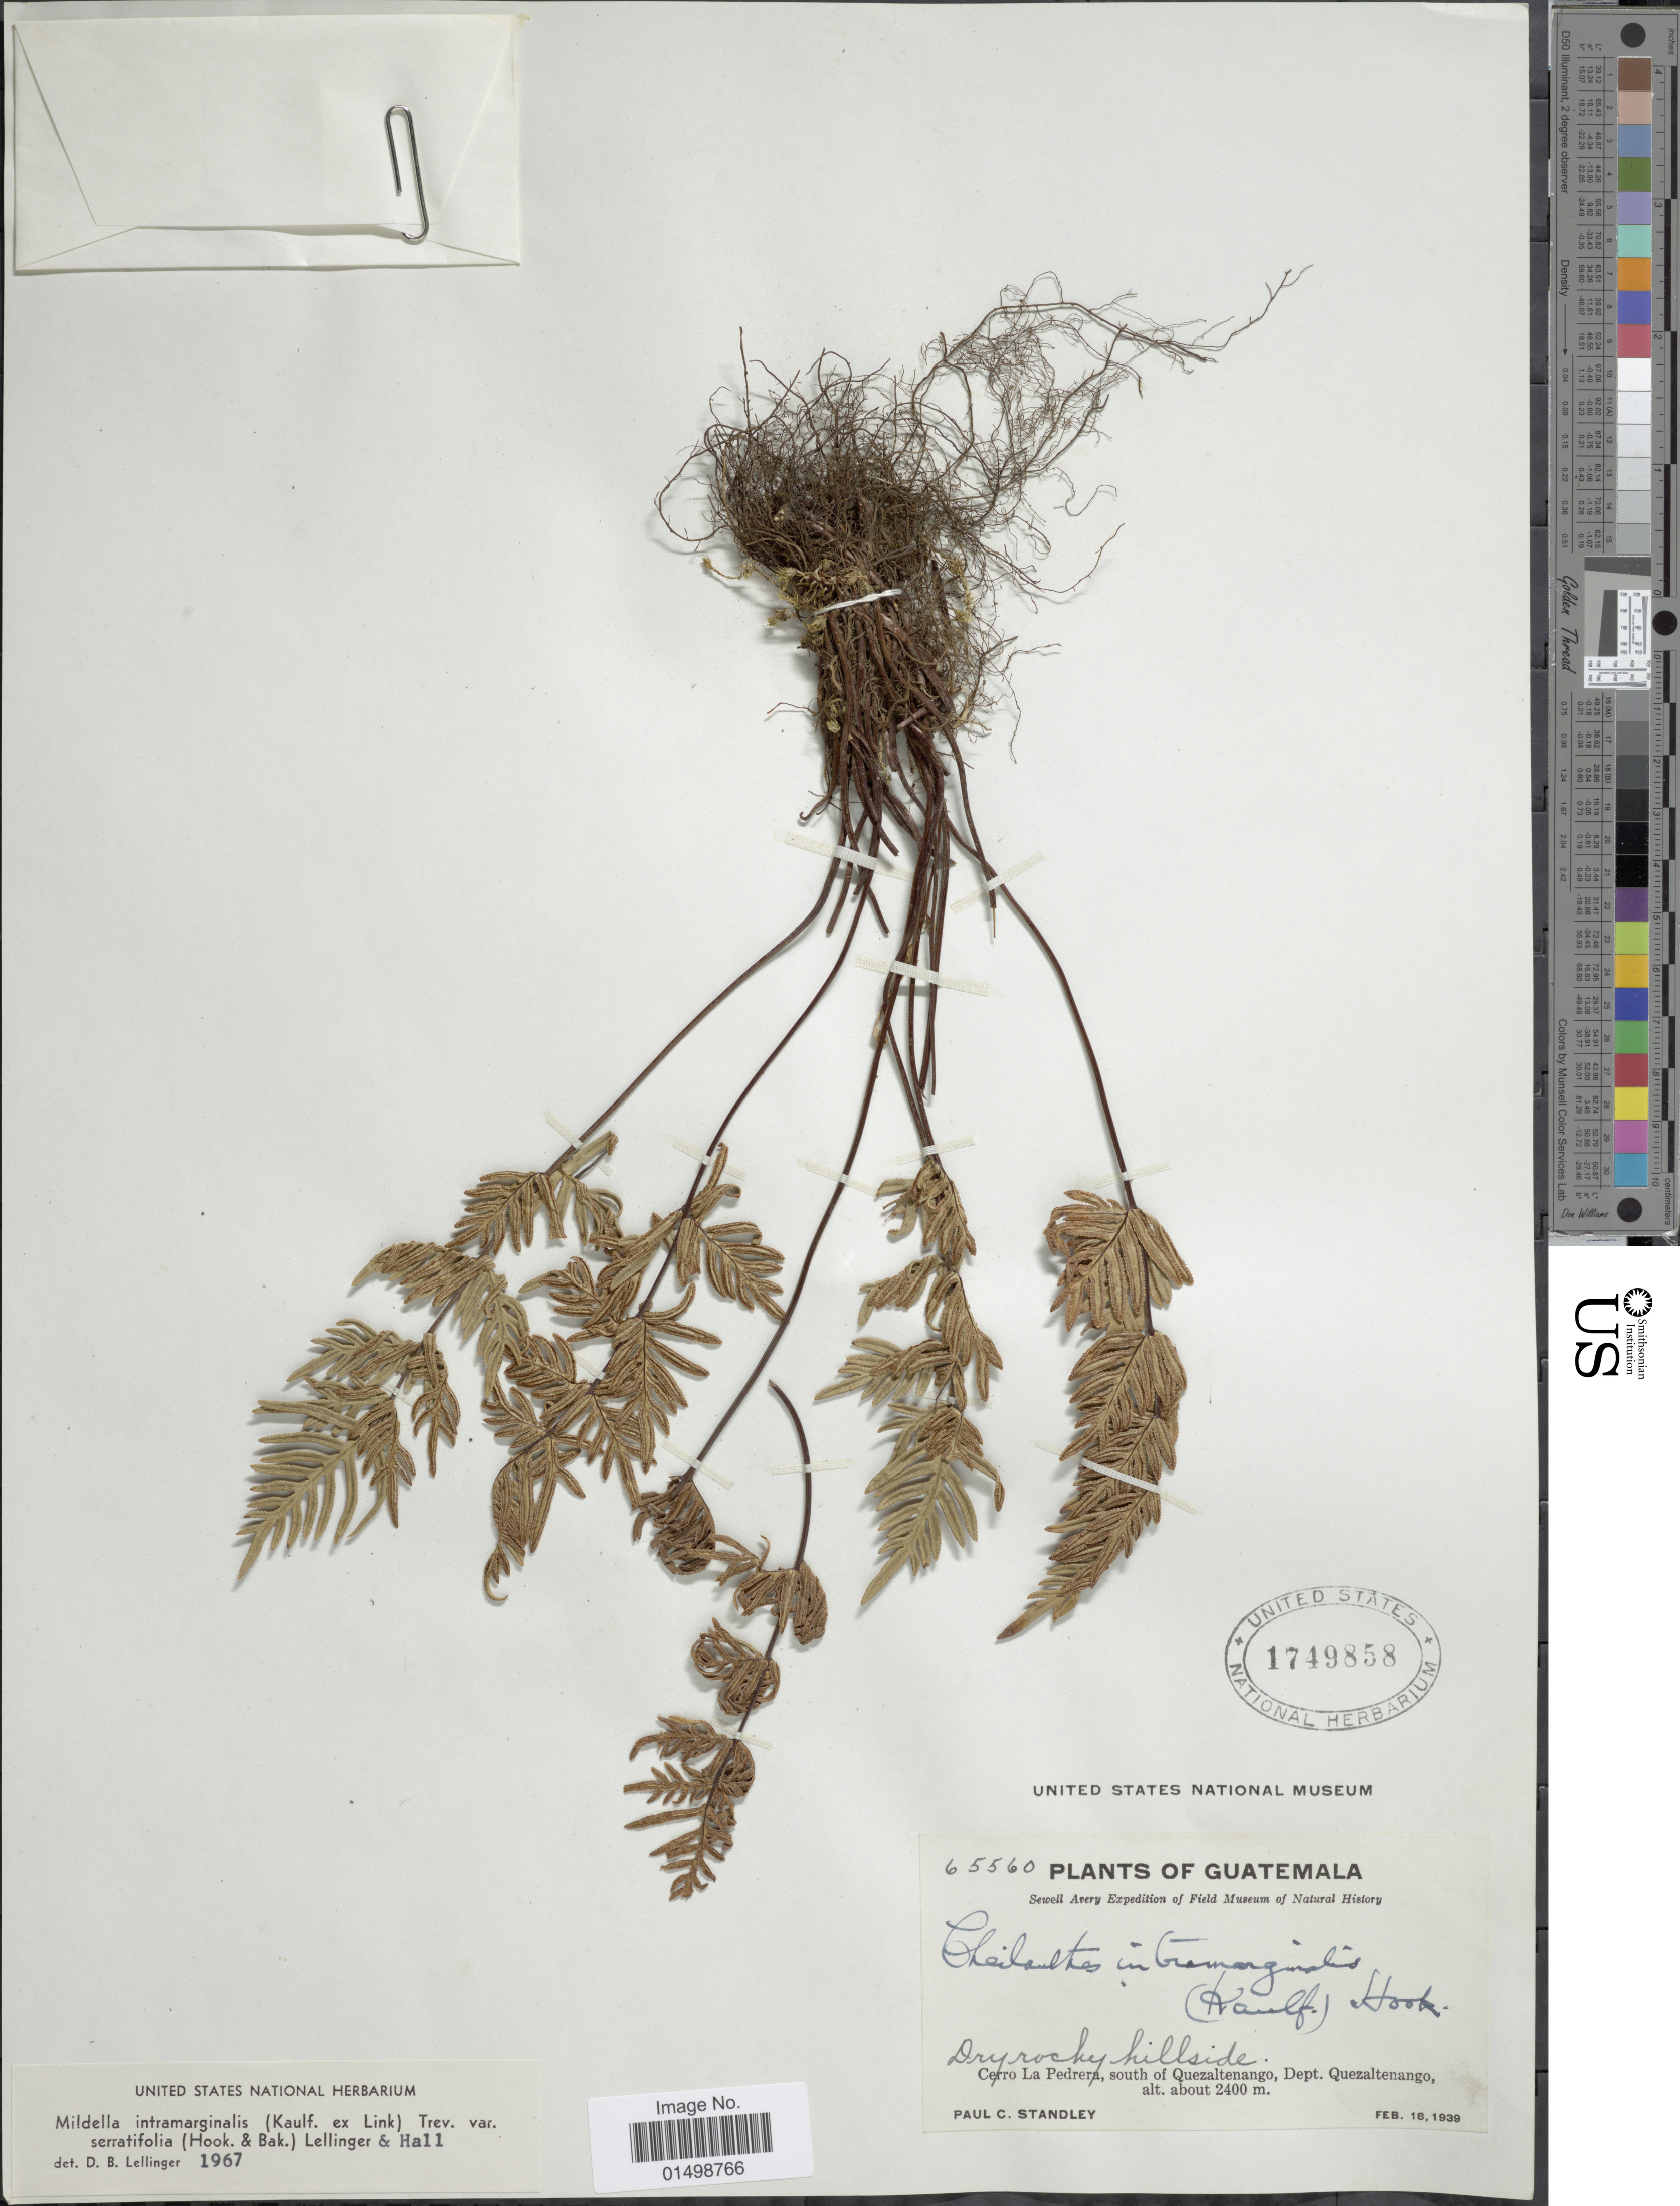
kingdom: Plantae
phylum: Tracheophyta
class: Polypodiopsida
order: Polypodiales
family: Pteridaceae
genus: Cheilanthes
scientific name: Cheilanthes intramarginalis var. serratifolia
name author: (Kaulf.) Hook.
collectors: P. C. Standley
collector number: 65560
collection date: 1939-02-18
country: Guatemala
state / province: Quetzaltenango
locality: Cerro La Pedrera, south of Quezaltenango, Dept. Quezaltenango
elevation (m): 2400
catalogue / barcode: US 1749858